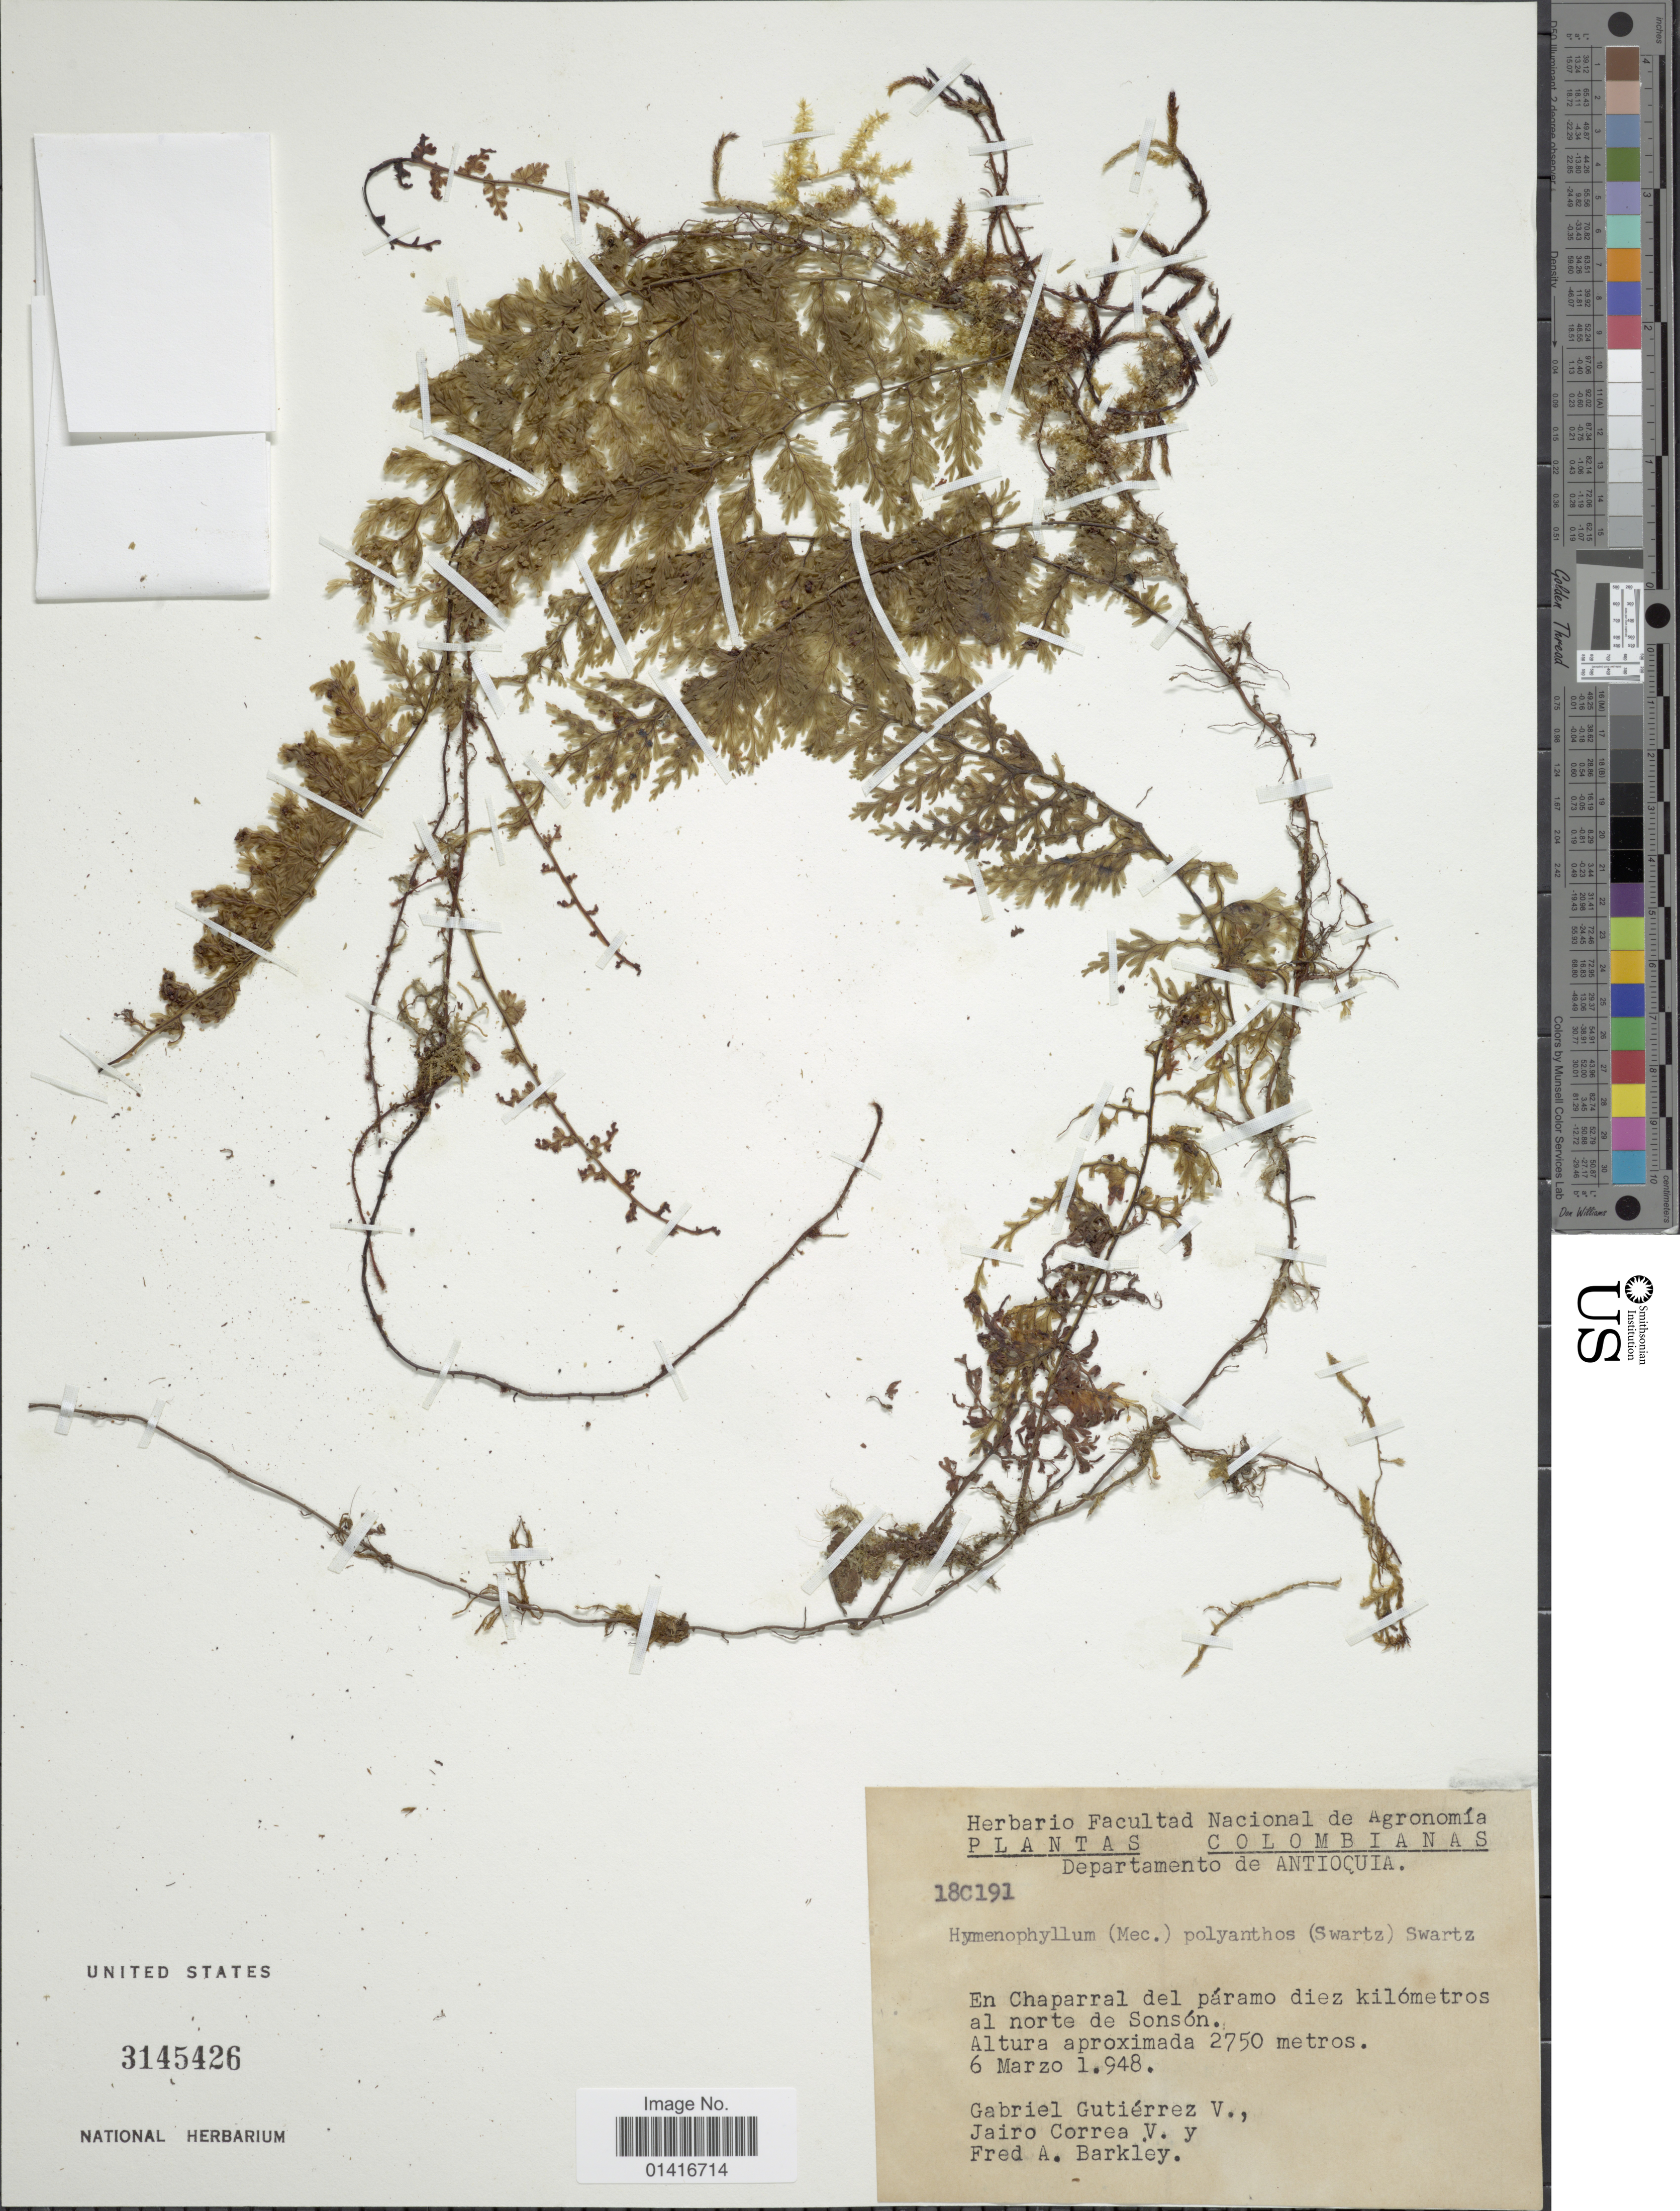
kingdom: Plantae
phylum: Tracheophyta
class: Polypodiopsida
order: Hymenophyllales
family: Hymenophyllaceae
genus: Hymenophyllum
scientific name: Hymenophyllum polyanthos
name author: (Sw.) Sw.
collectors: G. Gutiérrez V., J. Correa & F. A. Barkley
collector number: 18C191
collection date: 1948-03-06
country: Colombia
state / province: Antioquia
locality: Departamento de Antioquia. En Chaparral del páramo diez kilómetros al norte de Sonsón.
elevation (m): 2750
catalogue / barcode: US 3145426